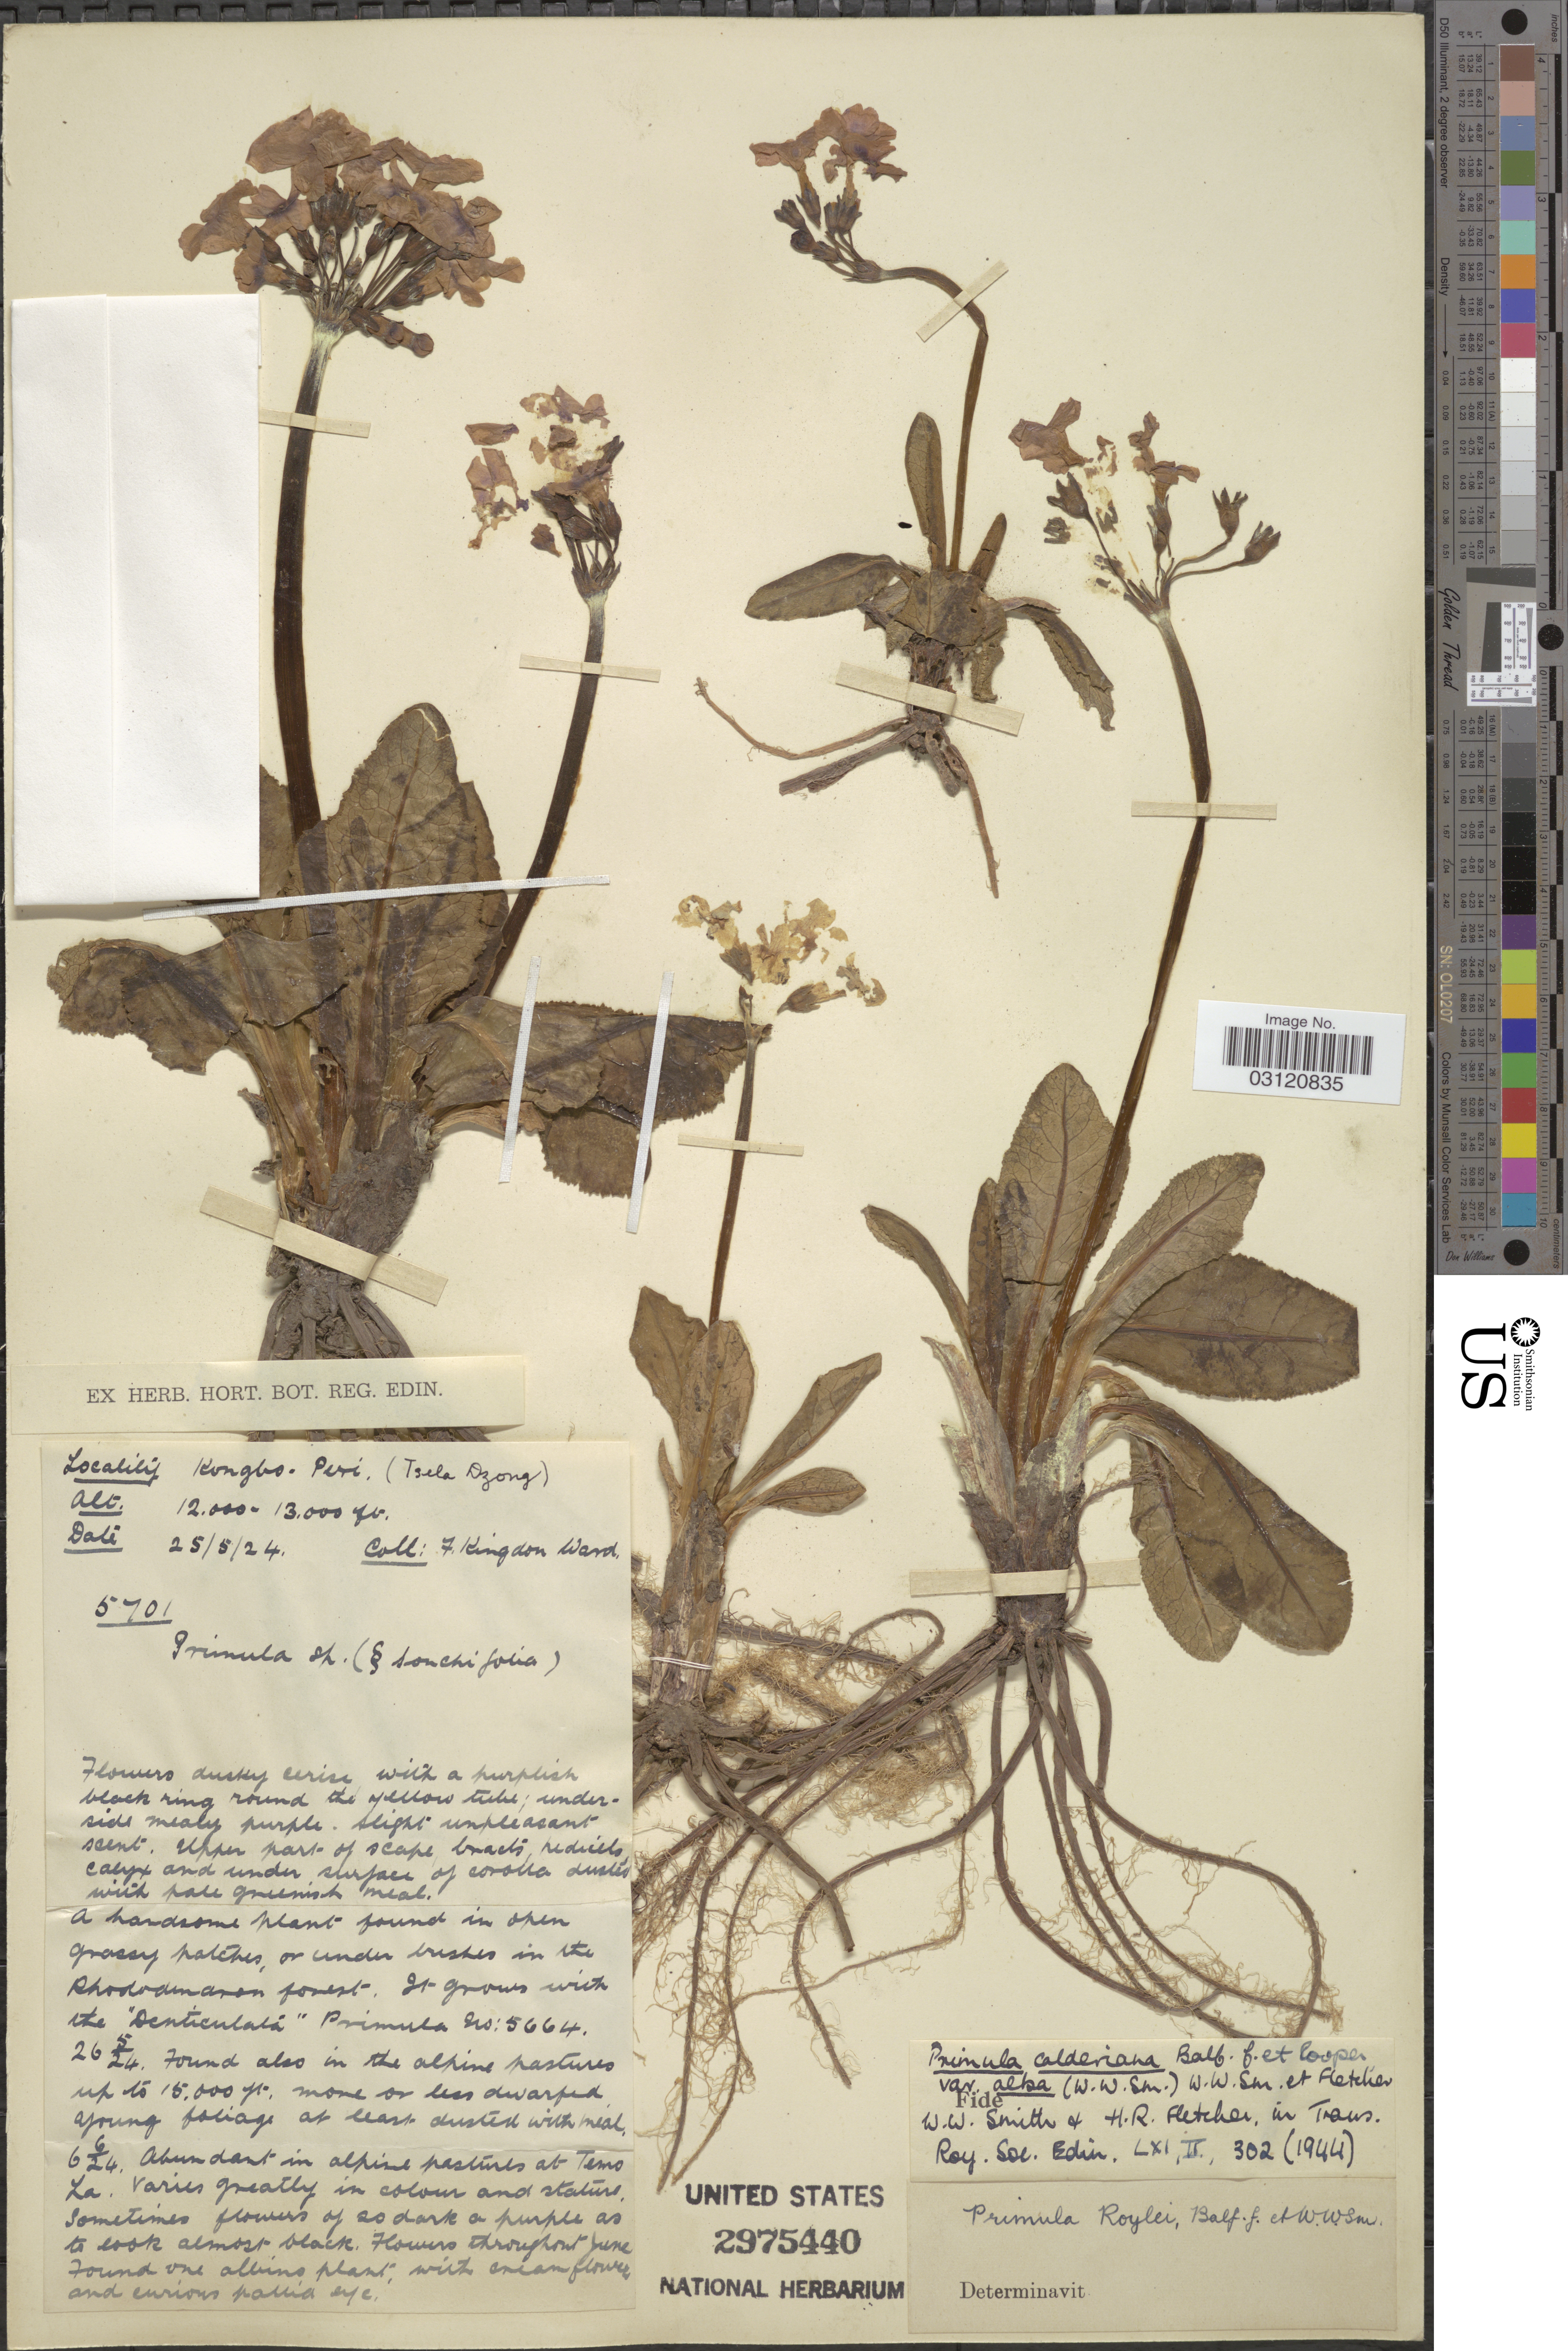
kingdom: Plantae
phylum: Tracheophyta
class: Magnoliopsida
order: Ericales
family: Primulaceae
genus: Primula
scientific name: Primula calderiana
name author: Balf. f. & R.E. Cooper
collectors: F. Kingdon Ward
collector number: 5701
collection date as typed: Transcribed d/m/y: 25/5/24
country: China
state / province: Xizang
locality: Kongbo - Peri (Tsela dzong).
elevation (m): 3658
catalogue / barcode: US 2975440